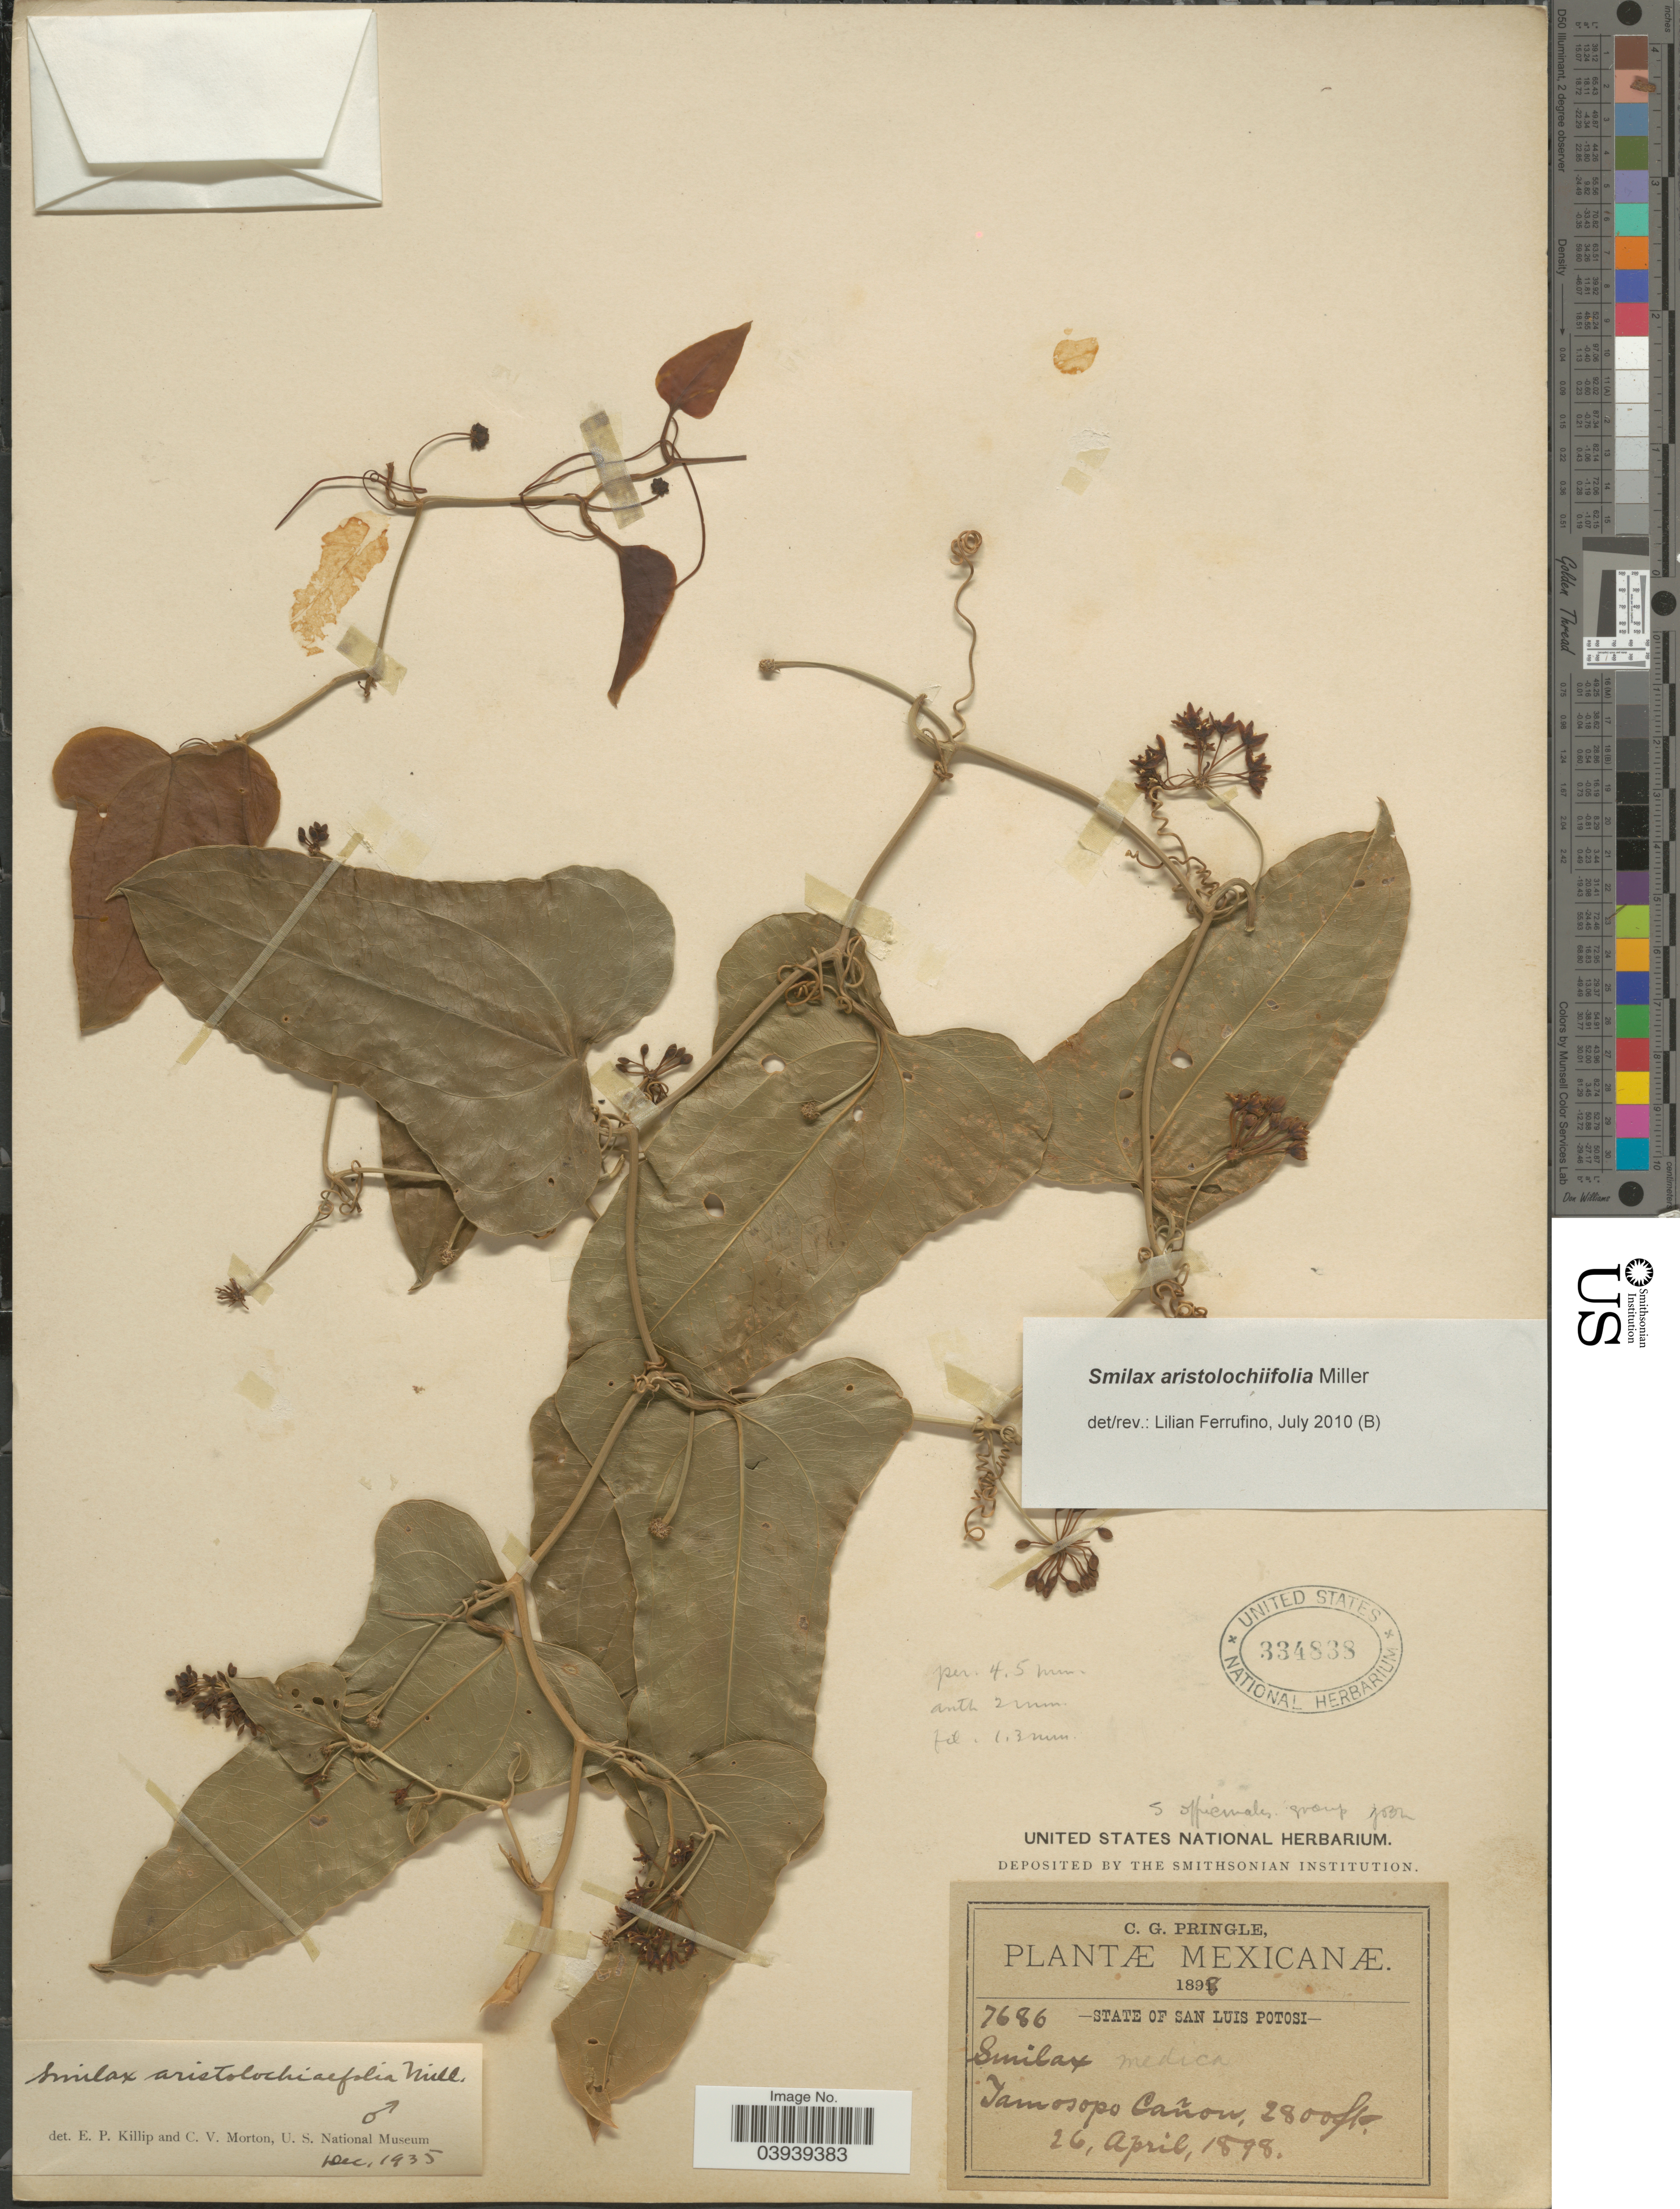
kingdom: Plantae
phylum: Tracheophyta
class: Liliopsida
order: Liliales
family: Smilacaceae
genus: Smilax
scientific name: Smilax aristolochiifolia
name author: Mill.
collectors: C. G. Pringle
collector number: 7686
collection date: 1898-04-26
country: Mexico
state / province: San Luis Potosí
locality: Tamosopo Cañon.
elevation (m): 853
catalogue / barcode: US 334838